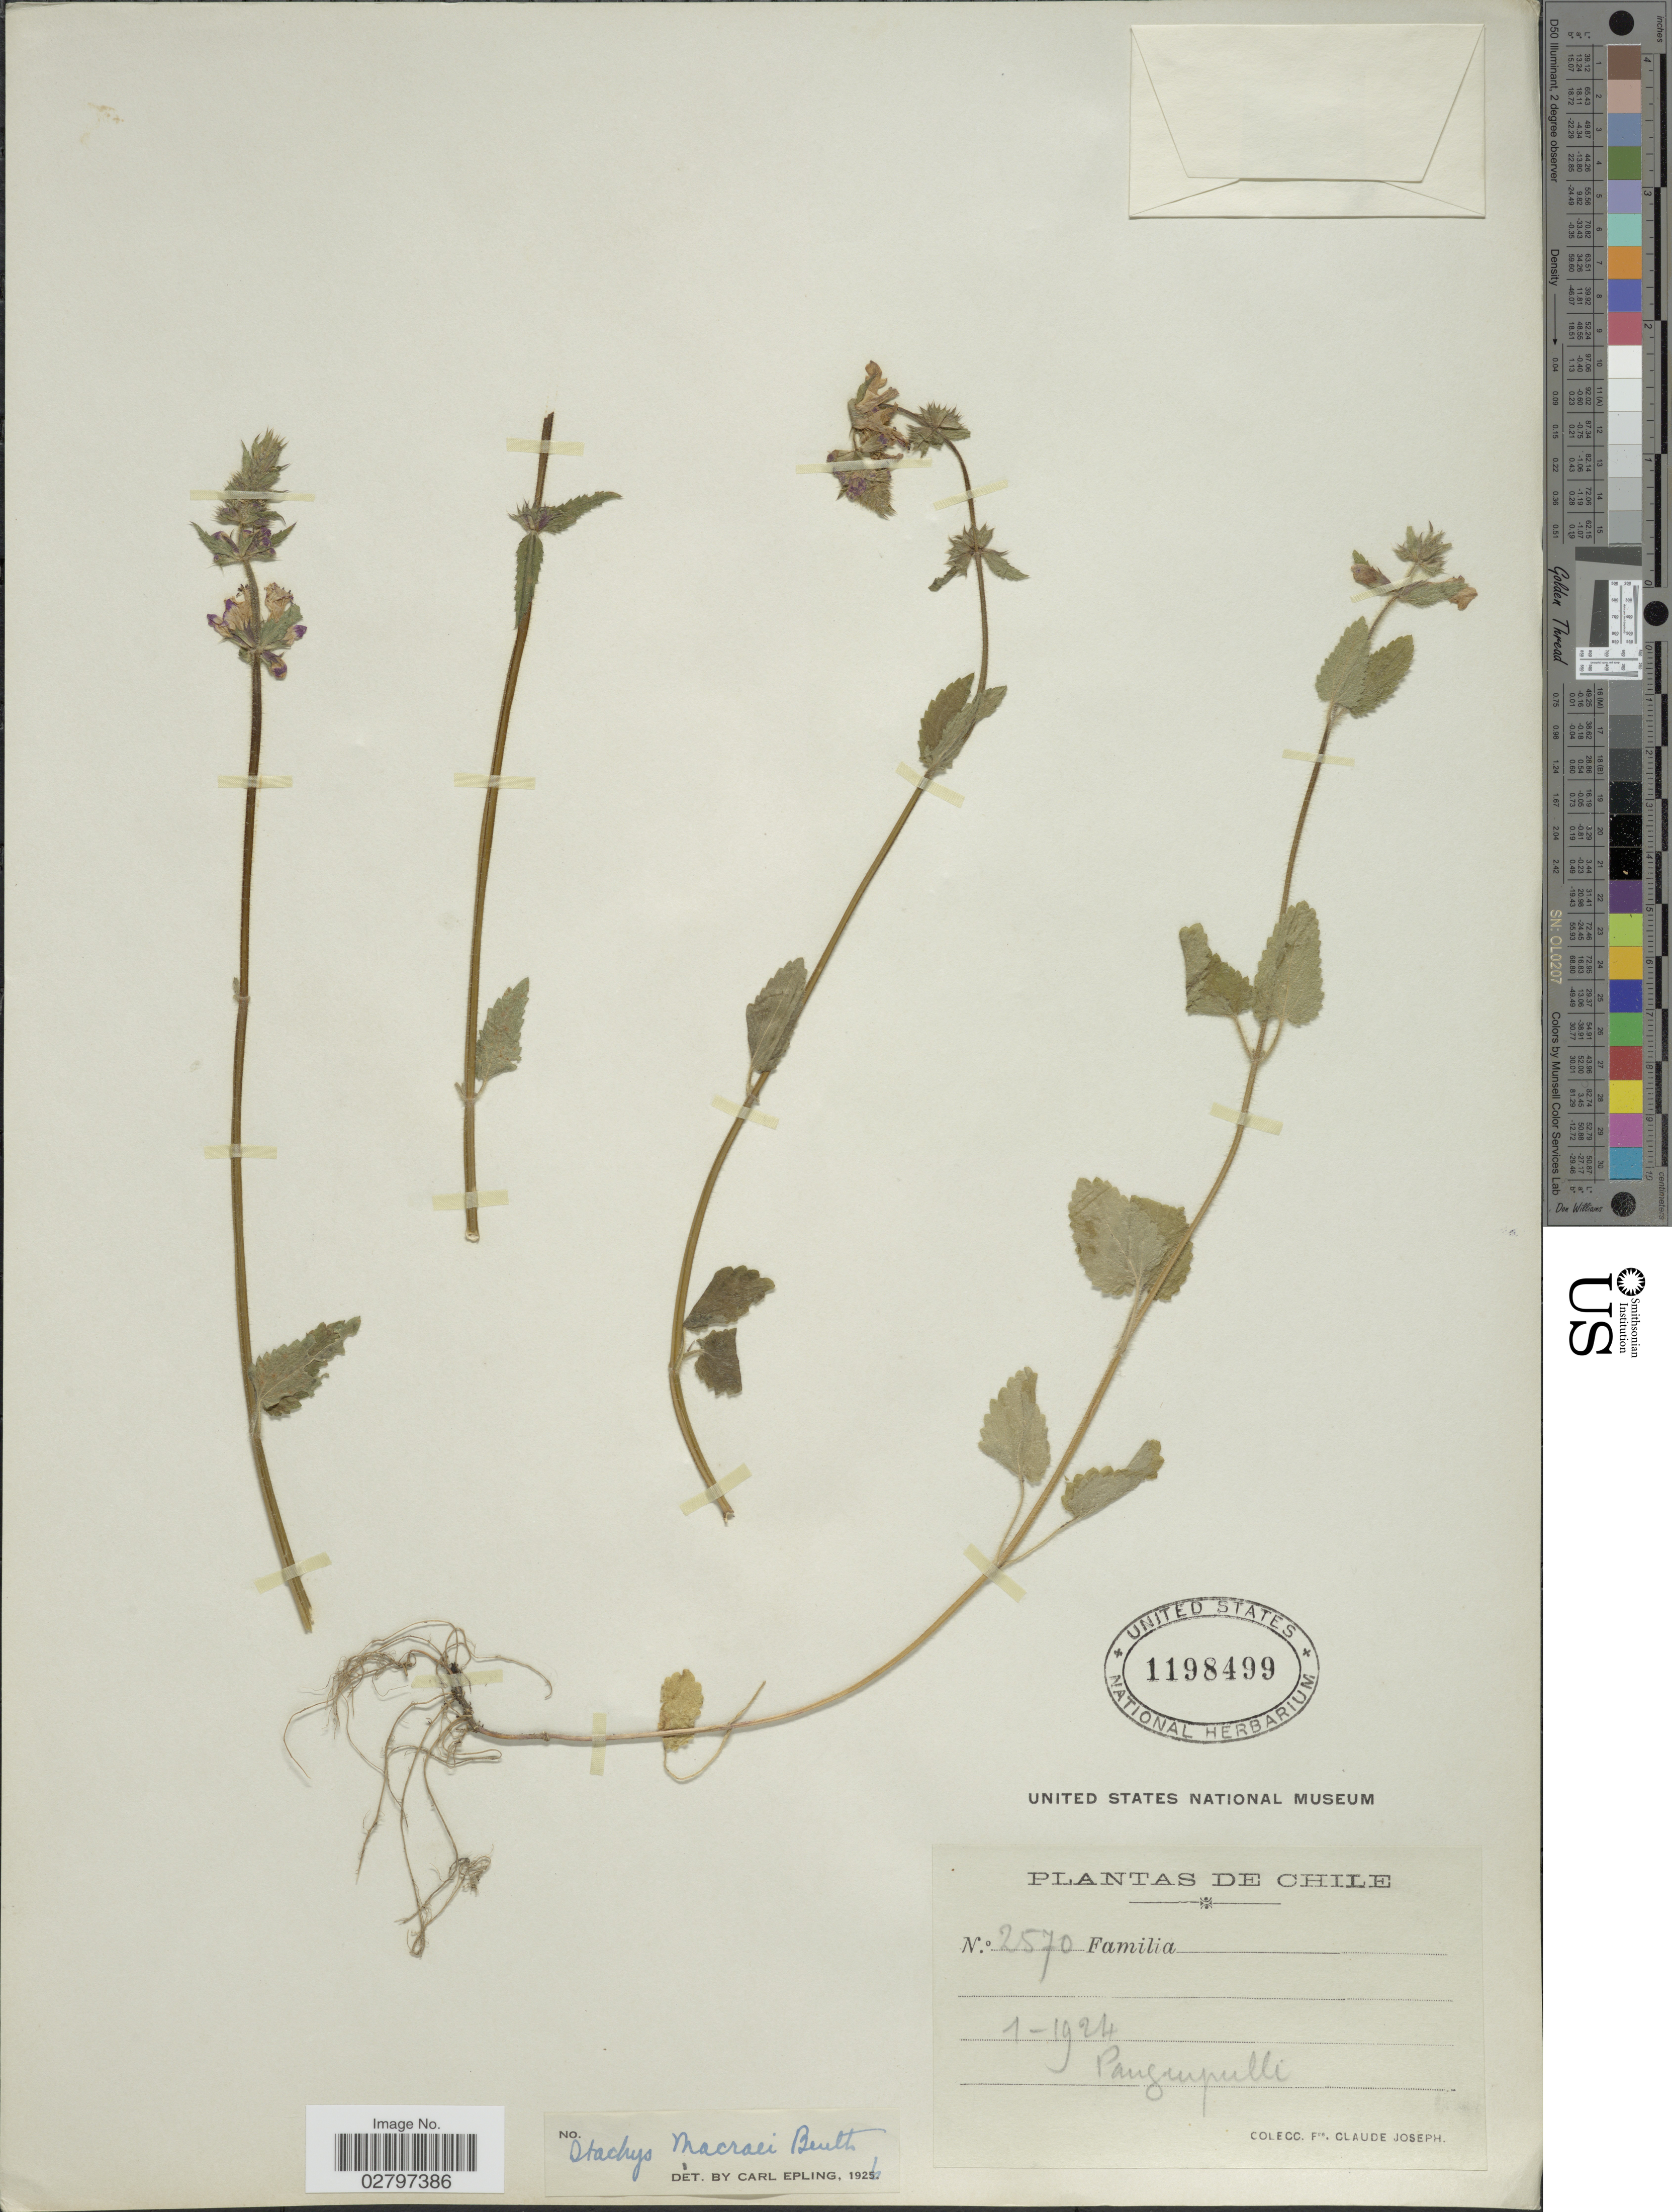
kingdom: Plantae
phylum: Tracheophyta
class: Magnoliopsida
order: Lamiales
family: Lamiaceae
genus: Stachys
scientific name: Stachys macraei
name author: Benth.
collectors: Bro. Claude-Joseph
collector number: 2570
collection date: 1924-01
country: Chile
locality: Panguipulli.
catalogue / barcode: US 1198499